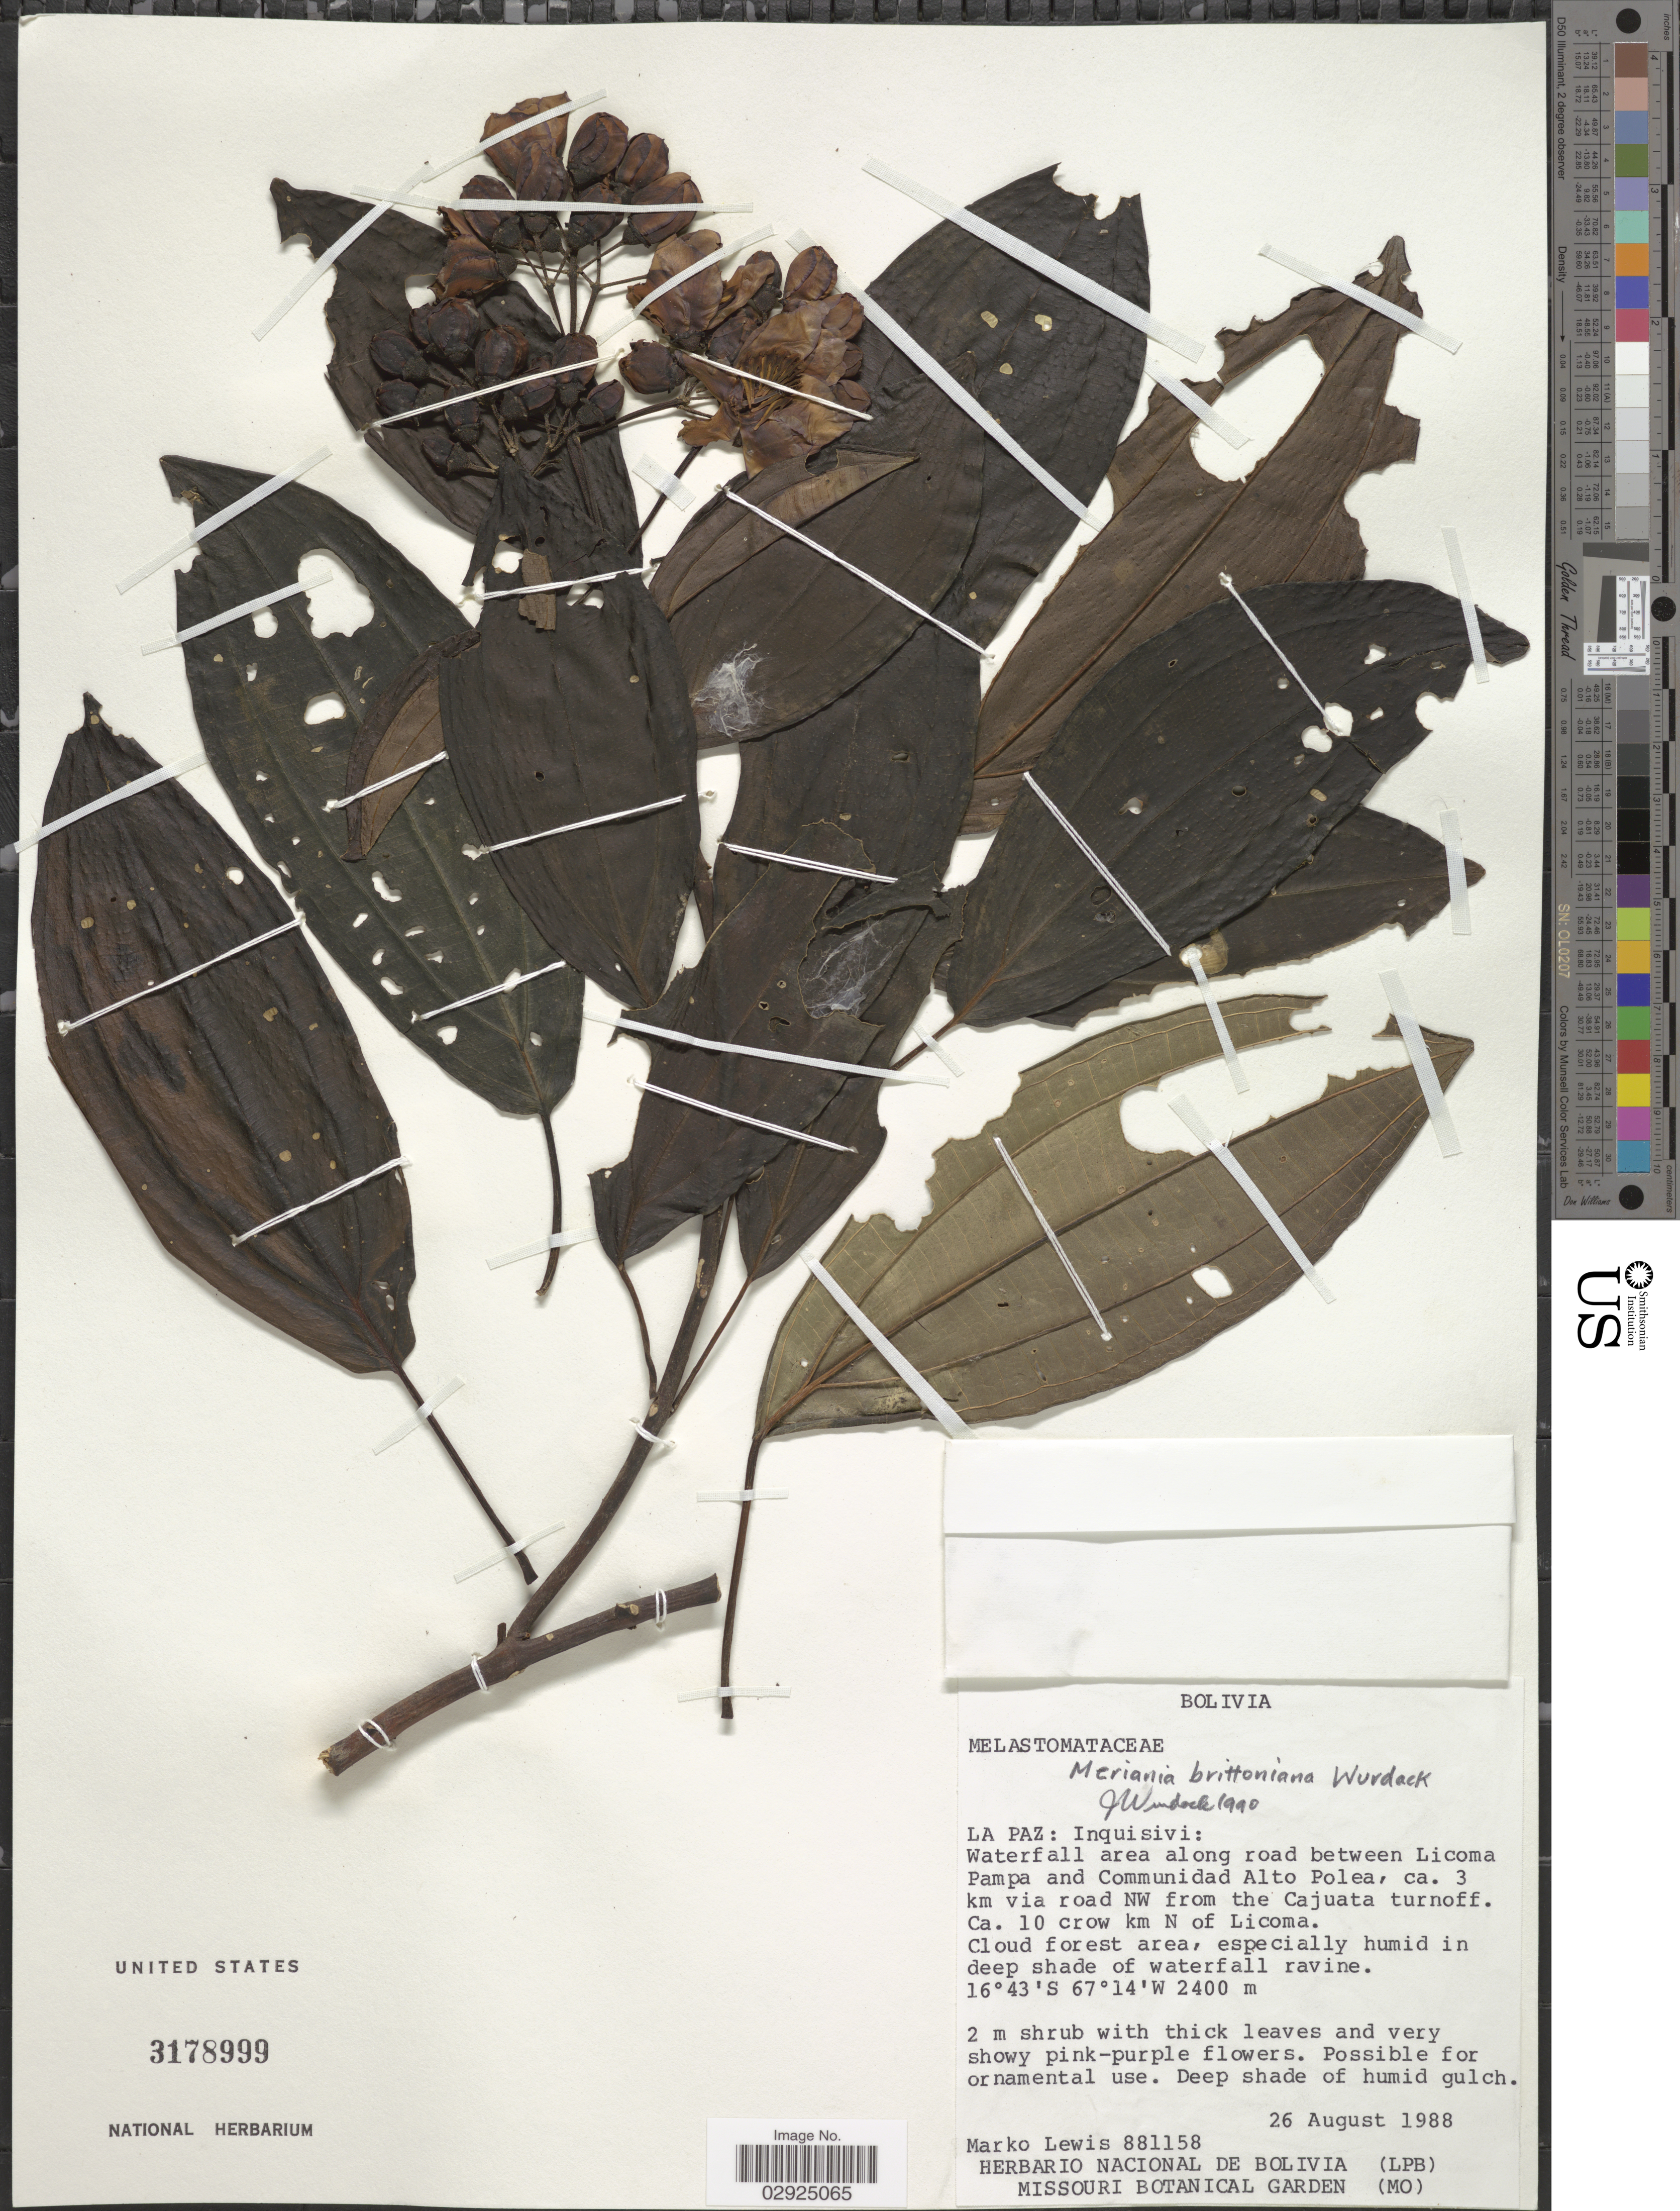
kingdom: Plantae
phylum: Tracheophyta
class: Magnoliopsida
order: Myrtales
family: Melastomataceae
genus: Meriania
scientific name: Meriania brittoniana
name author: Wurdack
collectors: M. Lewis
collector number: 881158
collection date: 1988-08-26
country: Bolivia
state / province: La Paz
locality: Inquisivi, Waterfall area along road between Licoma Pampa and Communidad Alto Polea, ca. 3 km via road NW from the Cajuata turnoff, Ca. 10 crow km N of Licoma.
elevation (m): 2400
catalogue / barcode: US 3178999